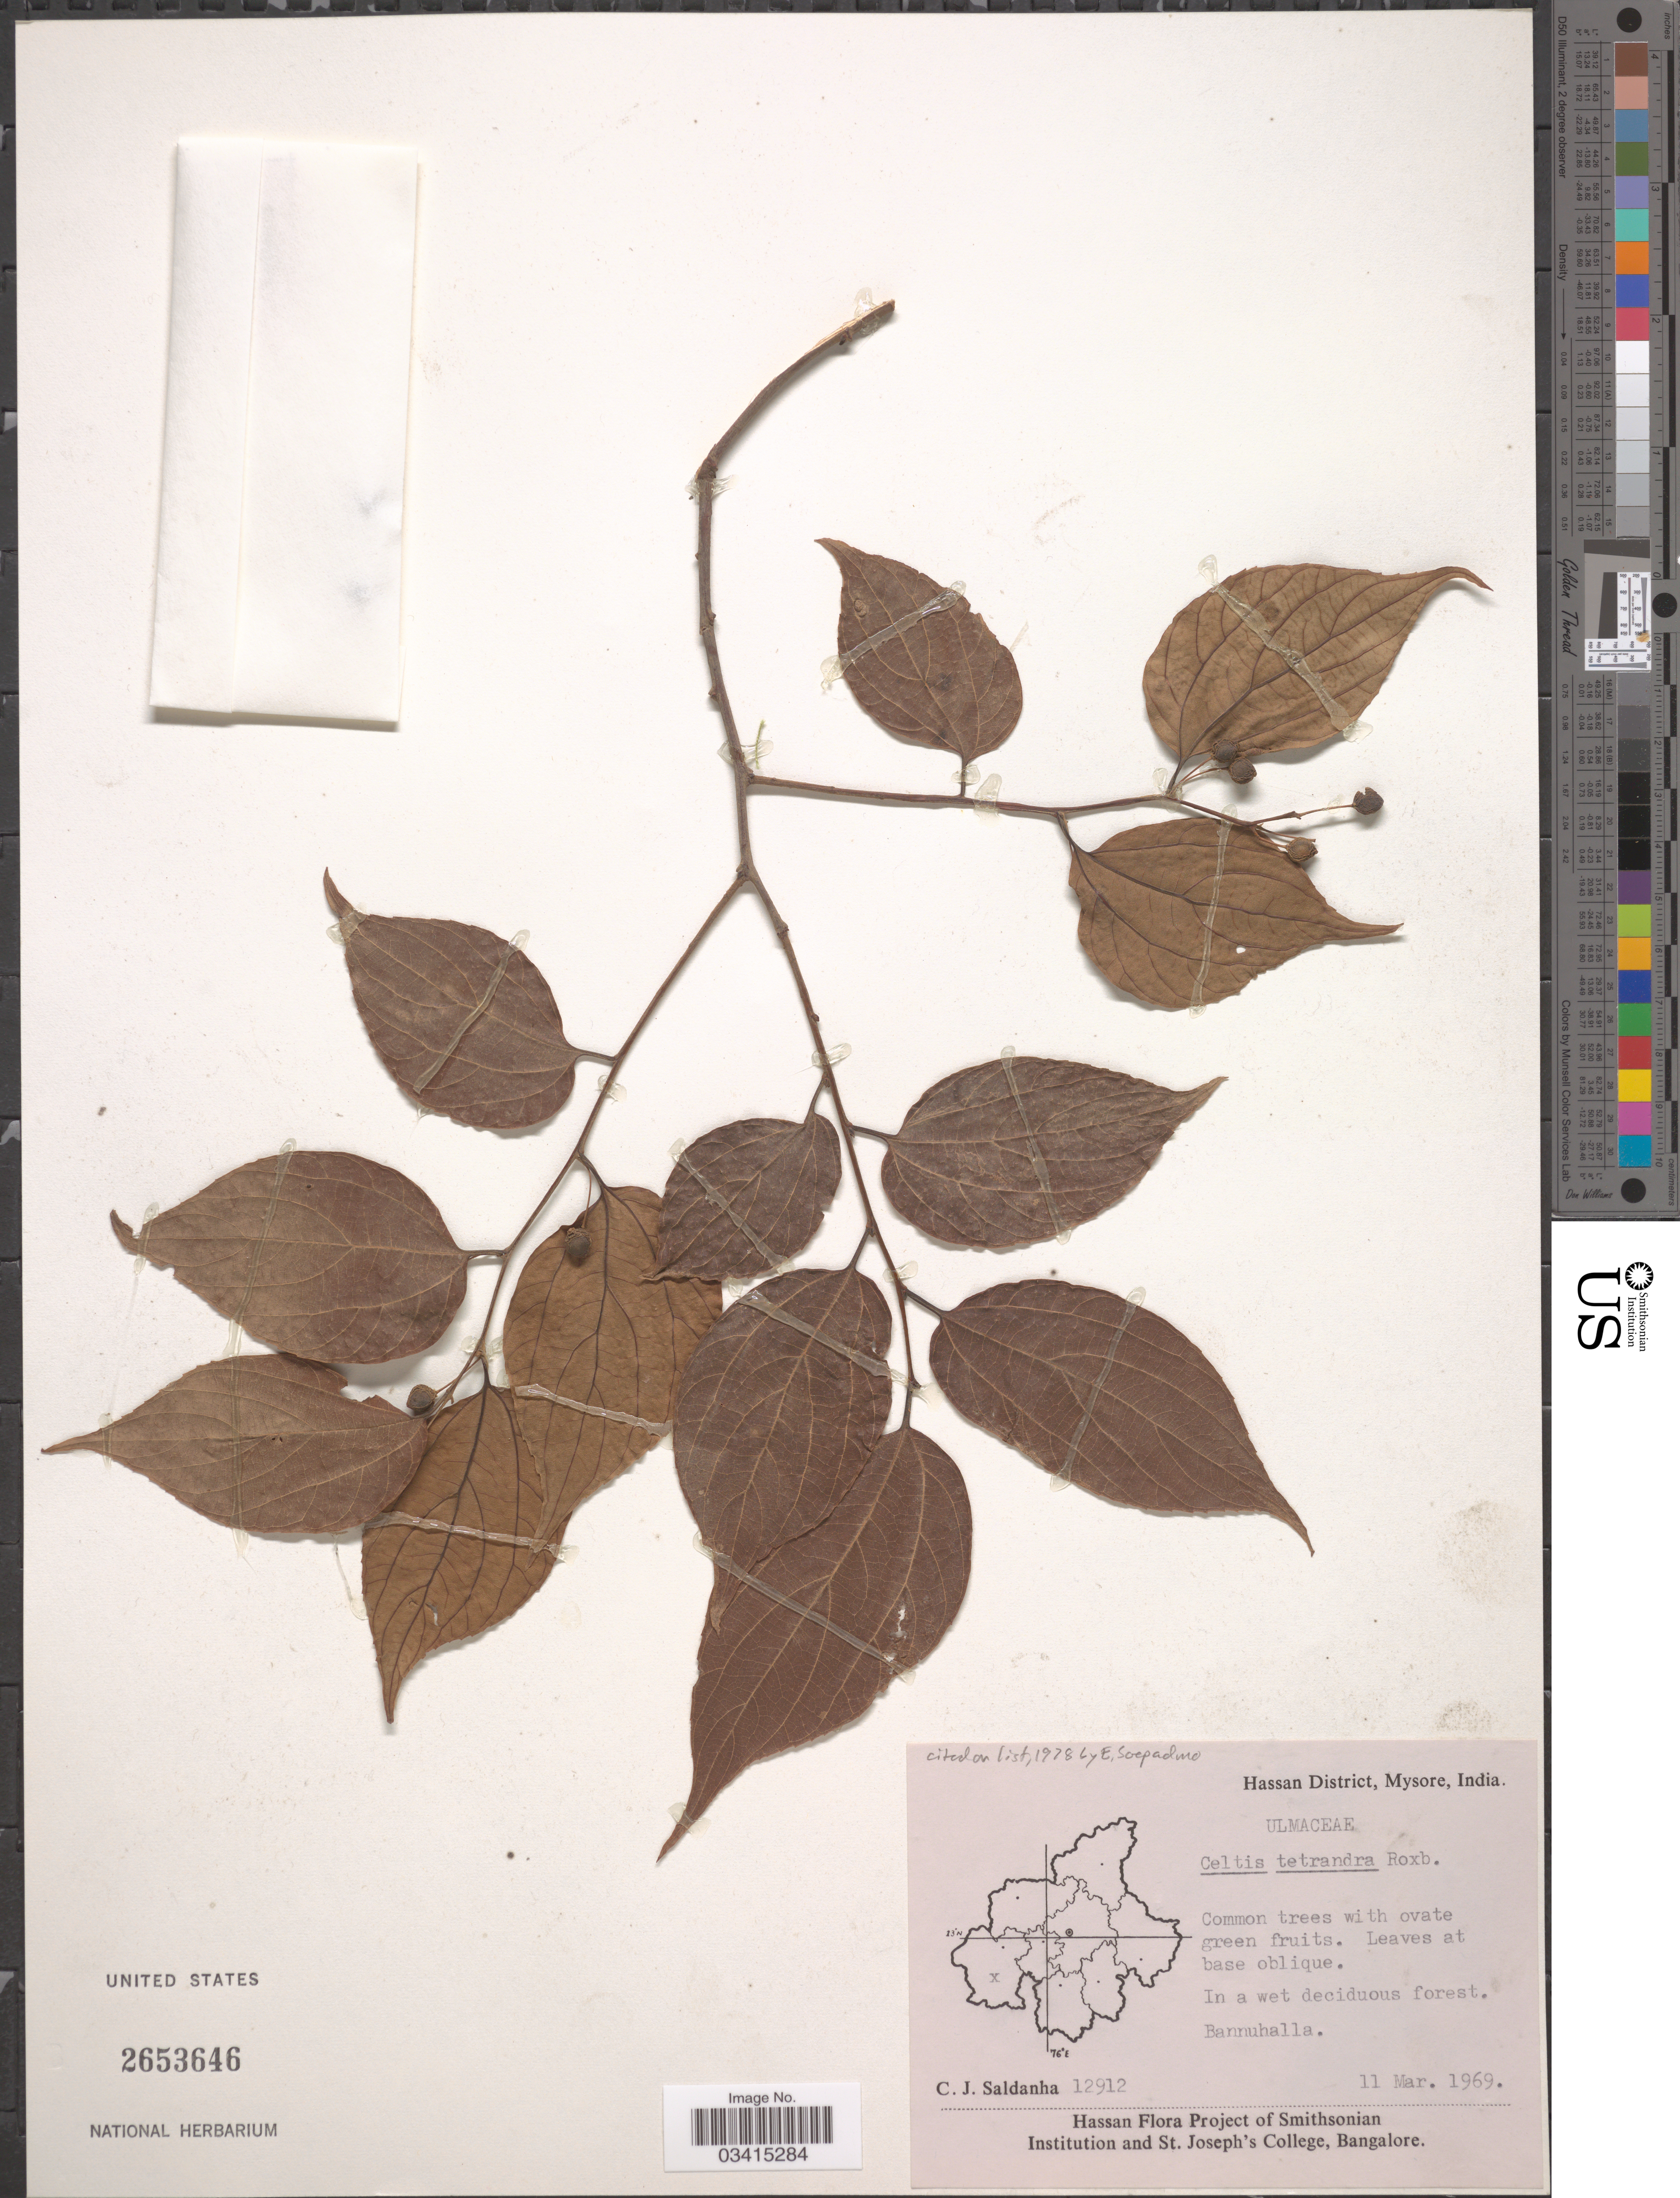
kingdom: Plantae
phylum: Tracheophyta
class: Magnoliopsida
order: Rosales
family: Cannabaceae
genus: Celtis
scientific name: Celtis tetrandra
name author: Roxb.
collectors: C. J. Saldanha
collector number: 12912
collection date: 1969-03-11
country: India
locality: Hassan District, Mysore. Bannuhalla.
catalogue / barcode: US 2653646